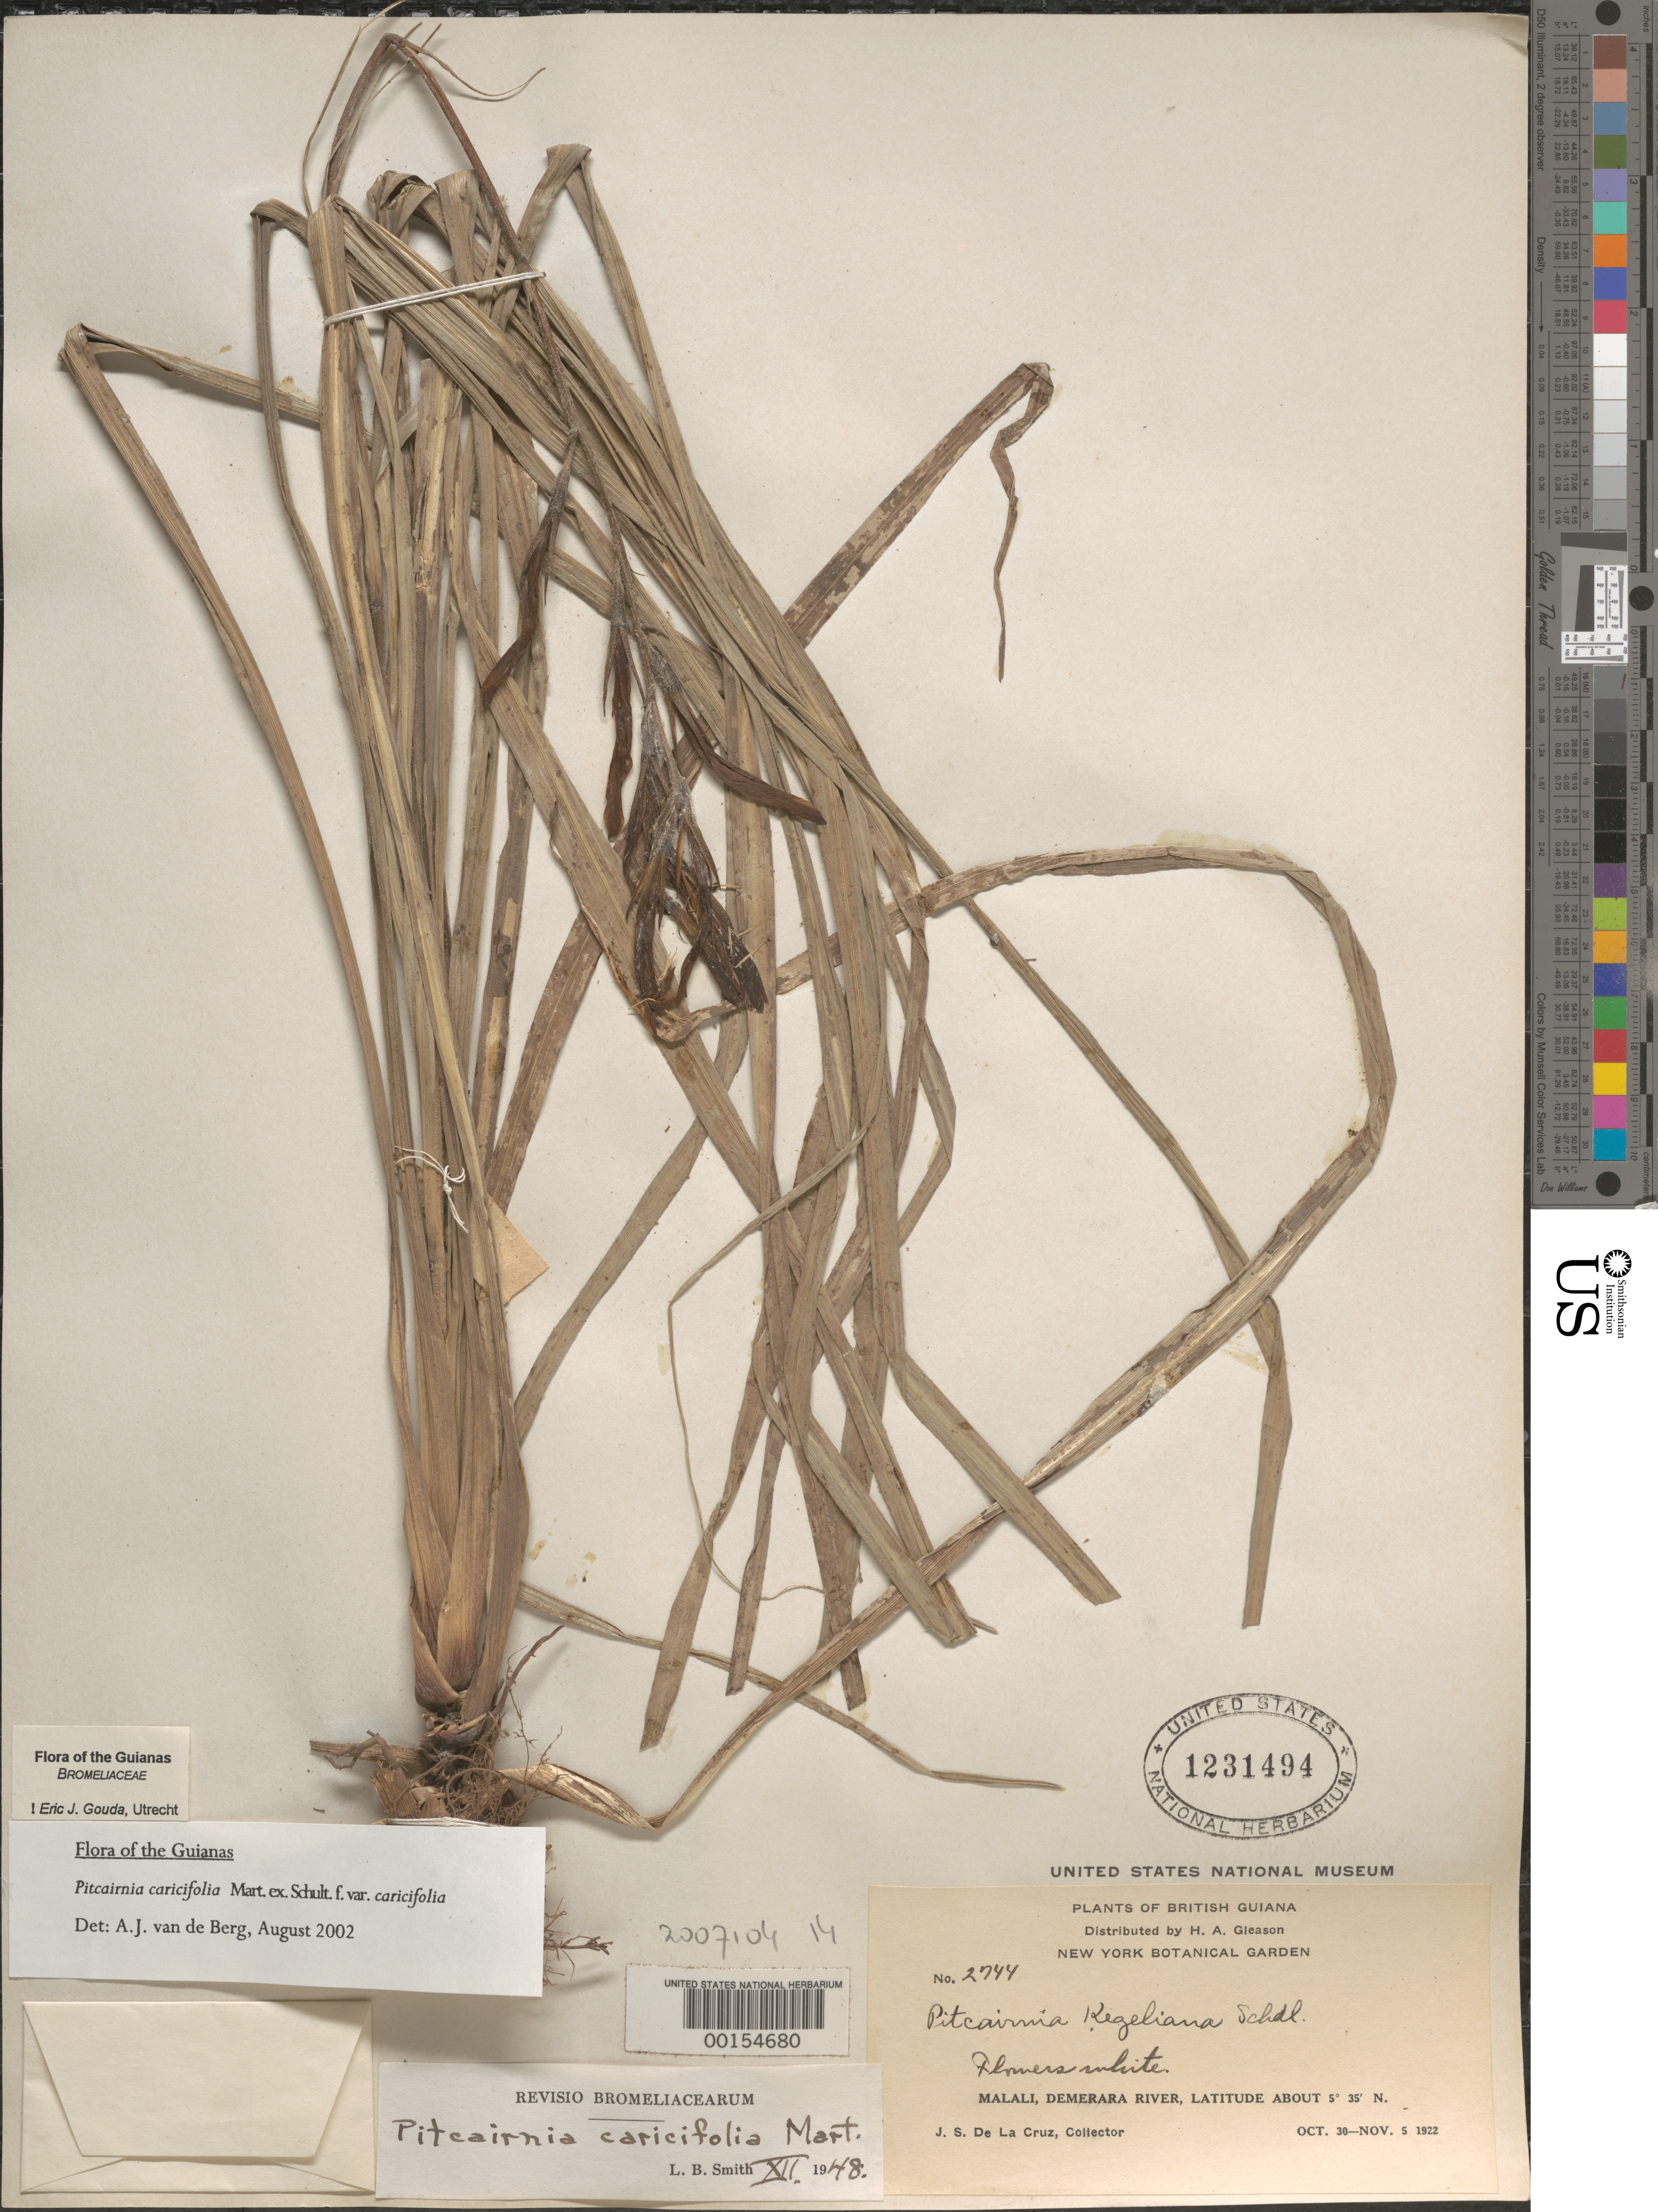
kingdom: Plantae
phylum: Tracheophyta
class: Liliopsida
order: Poales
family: Bromeliaceae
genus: Pitcairnia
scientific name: Pitcairnia caricifolia var. caricifolia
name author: Mart. ex Schult. & Schult. f.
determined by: Gouda, E. J.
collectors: J. S. de la Cruz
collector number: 2744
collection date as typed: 30-Oct-22 to 5-Nov-22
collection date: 1922-10-30/1922-11-05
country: Guyana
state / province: U. Demerara-Berbice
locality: Malali, Demerara R.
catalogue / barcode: US 1231494